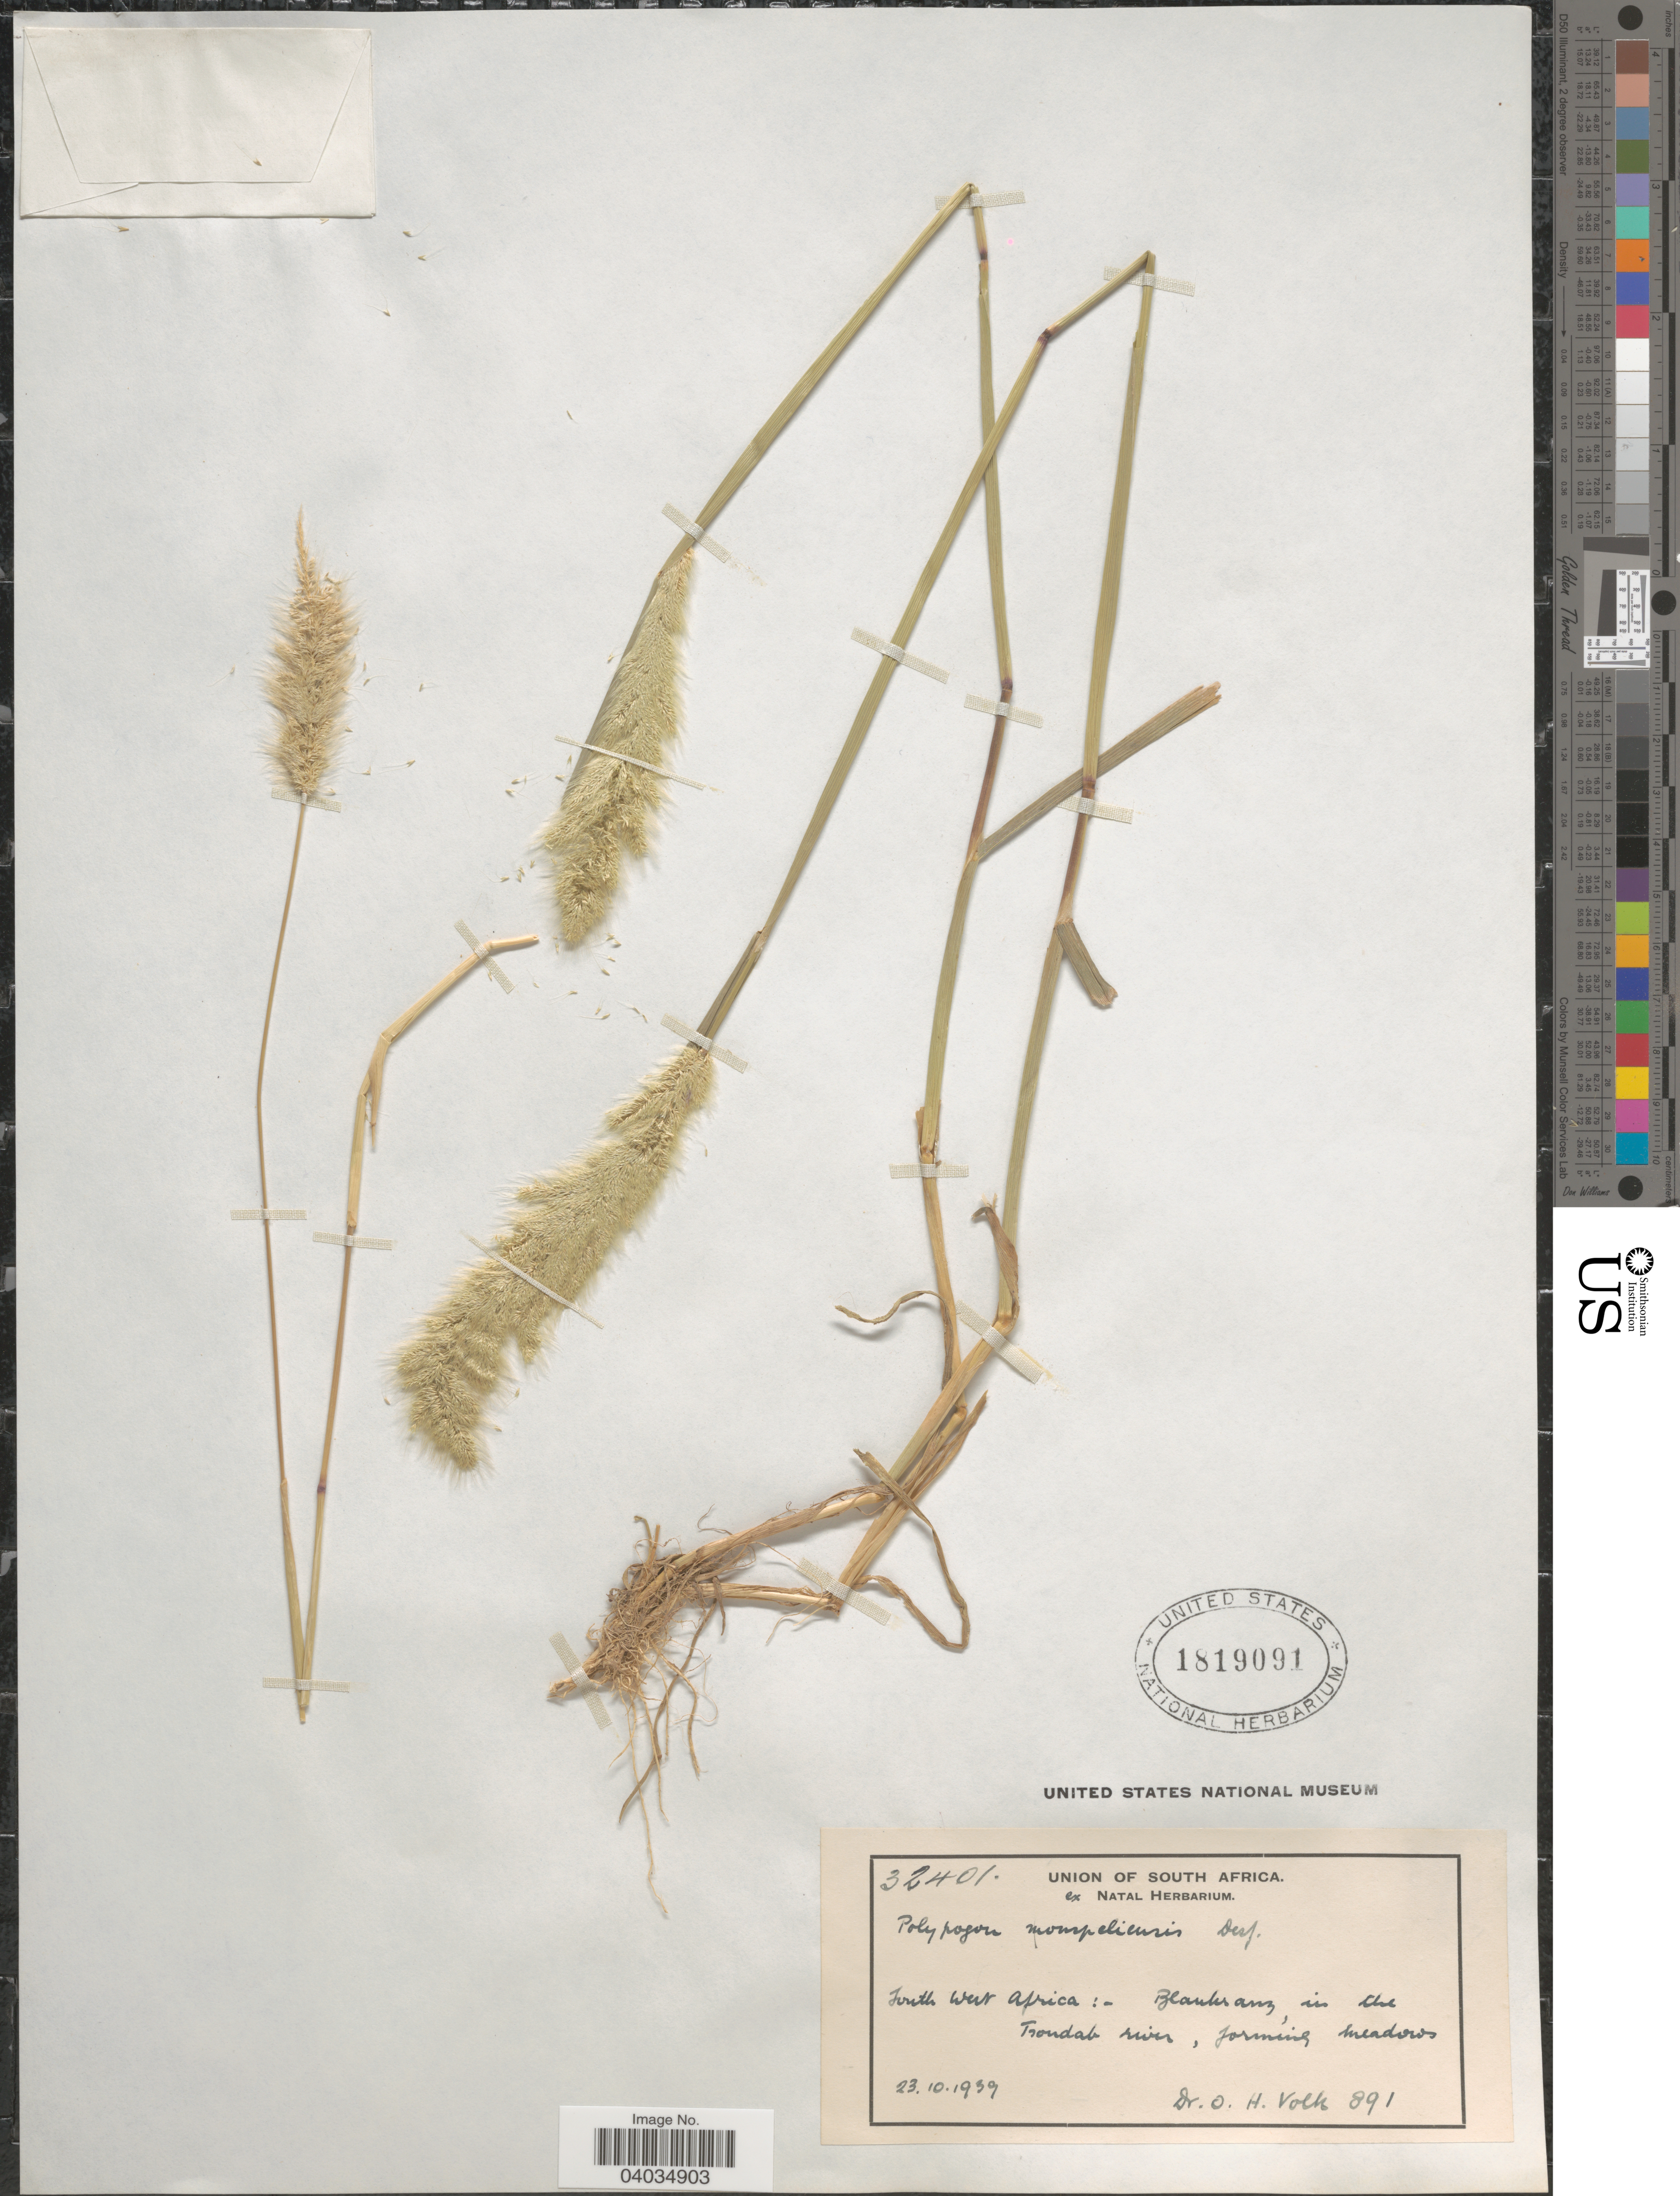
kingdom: Plantae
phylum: Tracheophyta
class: Liliopsida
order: Poales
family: Poaceae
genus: Polypogon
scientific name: Polypogon monspeliensis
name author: (L.) Desf.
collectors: O. Volk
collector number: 891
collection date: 1939-10-23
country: South Africa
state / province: KwaZulu-Natal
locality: South West Africa :- Blaukranz, in the Trondab river, forming meadows.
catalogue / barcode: US 1819091